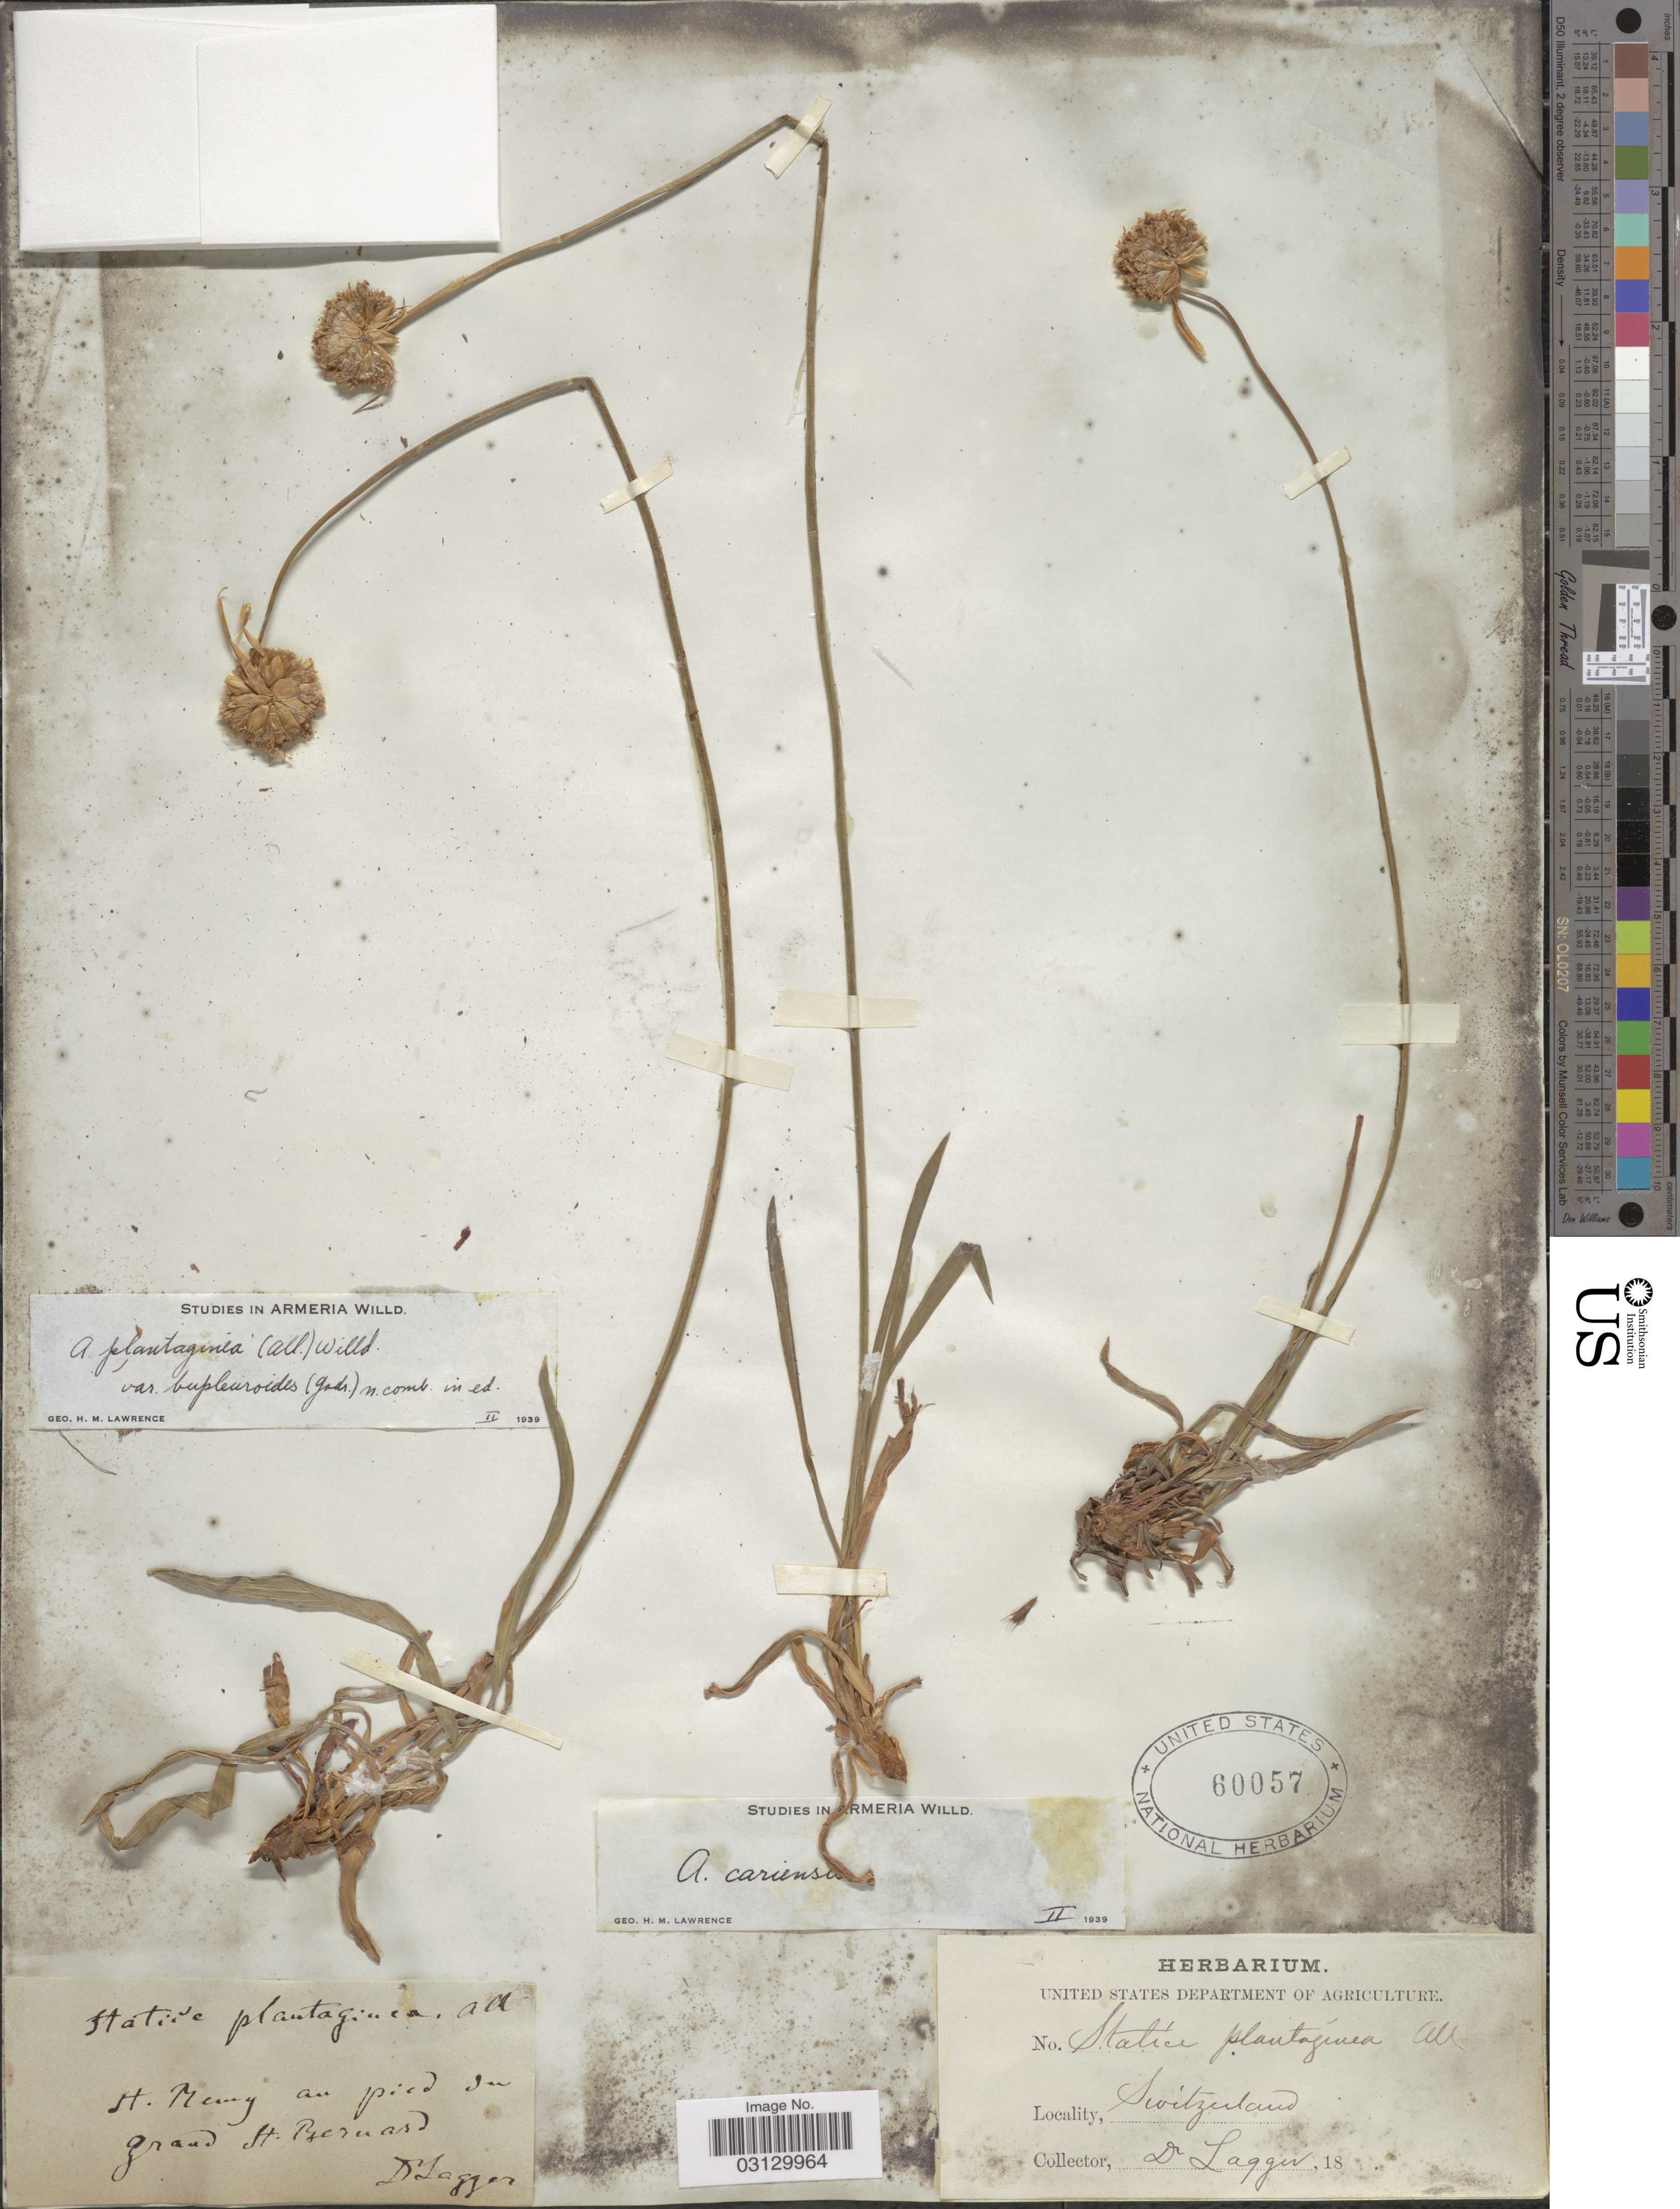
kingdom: Plantae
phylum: Tracheophyta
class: Magnoliopsida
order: Caryophyllales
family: Plumbaginaceae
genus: Armeria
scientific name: Armeria arenaria subsp. bupleuroides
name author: (Gren. & Godr.) Greuter & Burdet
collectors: F. J. Lagger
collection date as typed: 18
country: Switzerland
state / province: Valais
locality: St. Menny au pied du grand St. Bernard.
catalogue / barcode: US 60057